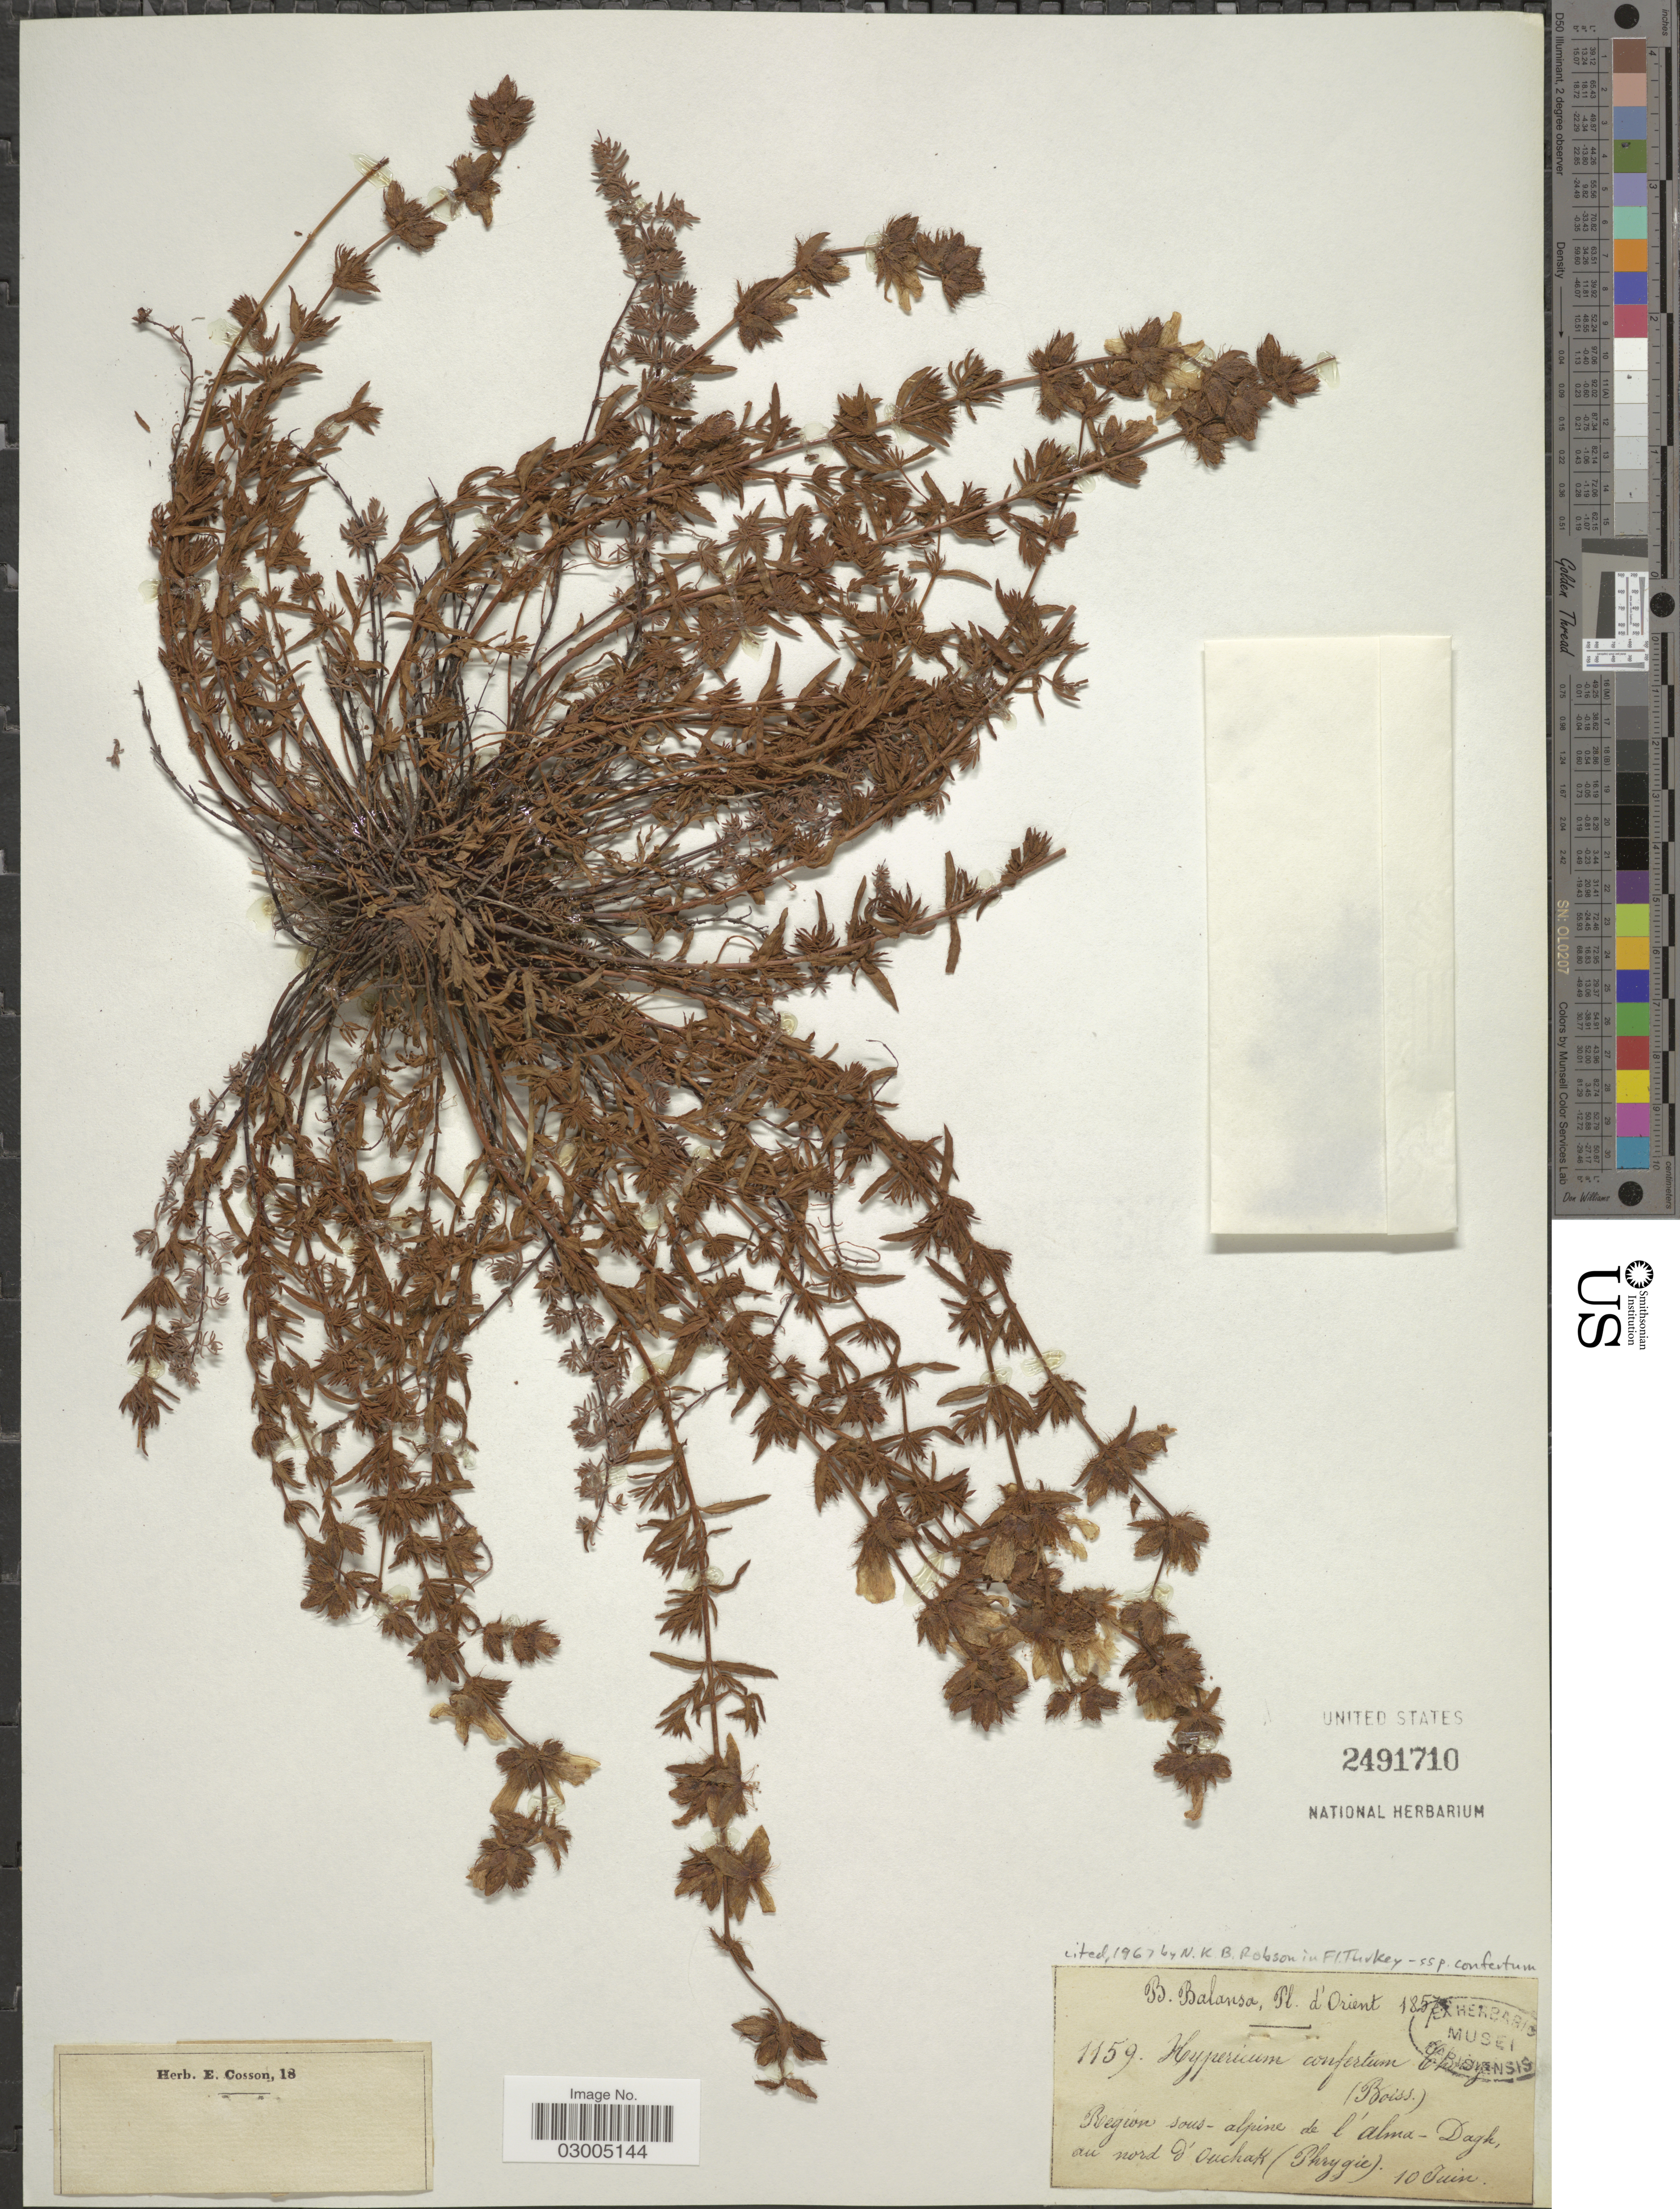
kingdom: Plantae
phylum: Tracheophyta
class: Magnoliopsida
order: Malpighiales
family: Hypericaceae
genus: Hypericum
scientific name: Hypericum confertum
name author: Choisy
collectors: B. Balansa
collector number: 1159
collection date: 1857-06-10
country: Turkey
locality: D'Orient. Regíon sous-alpine de l'Alma-Dagh, au nord d'Ouchak (Phrygie).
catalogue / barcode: US 2491710